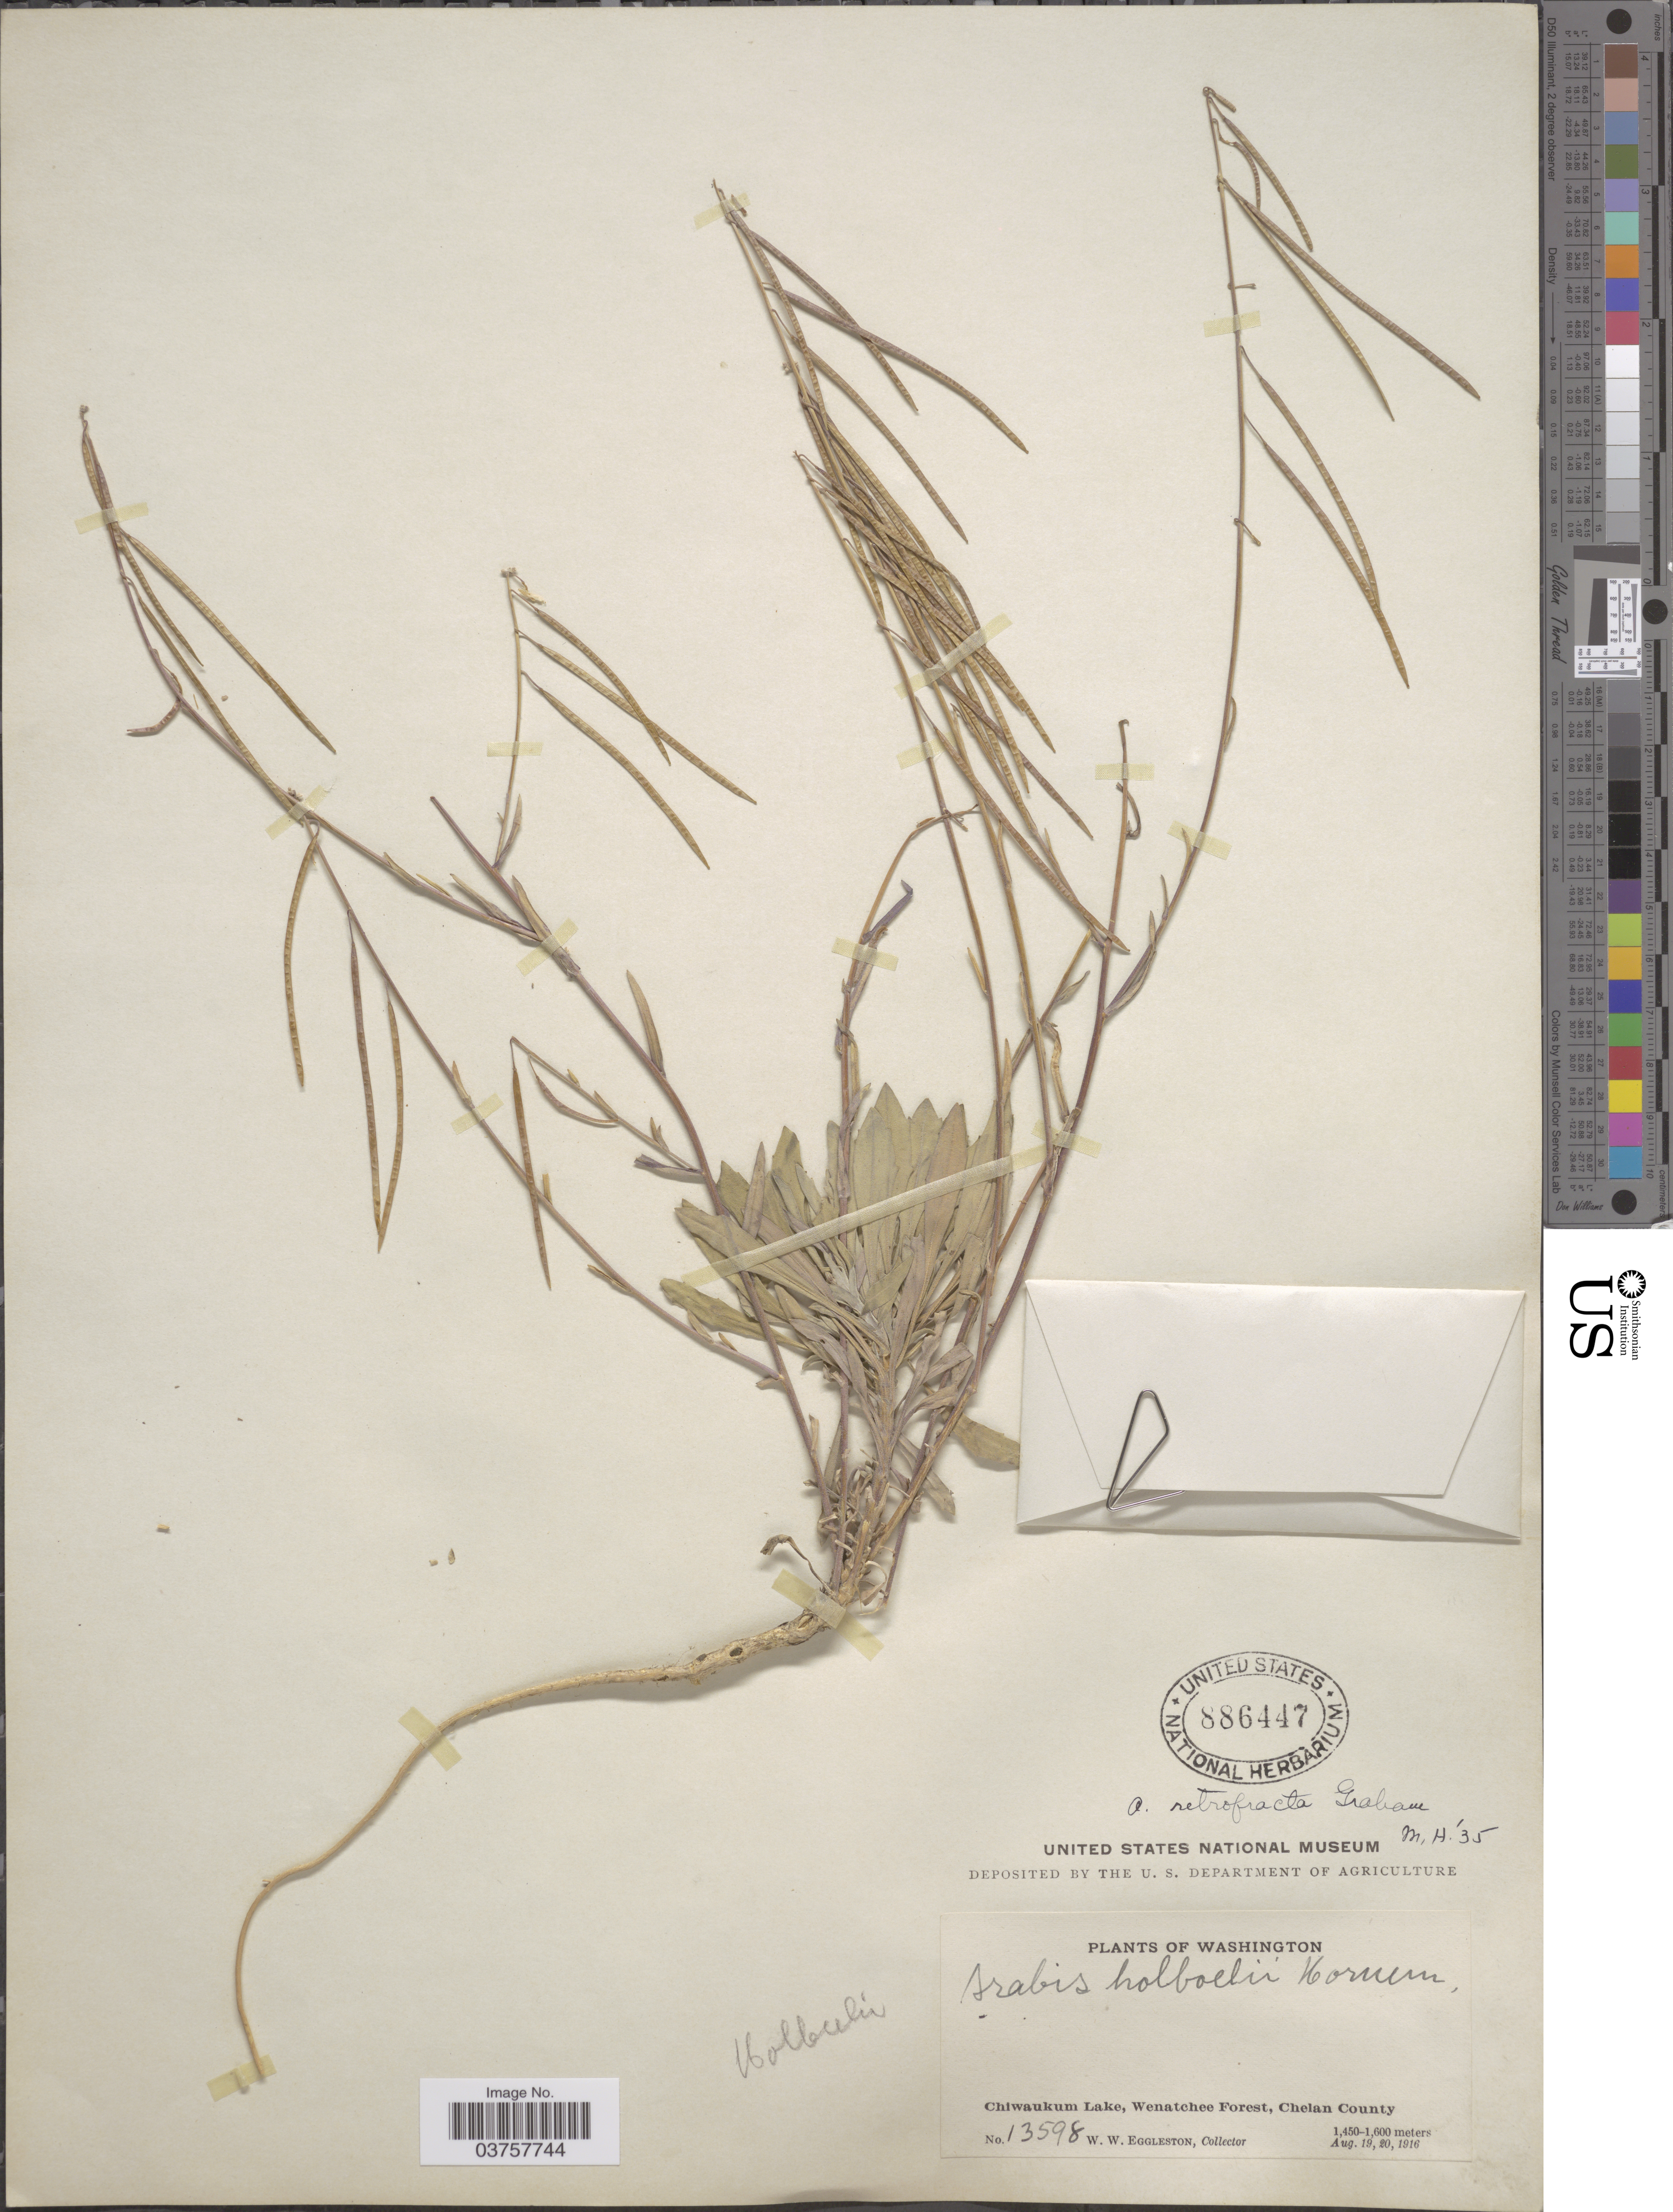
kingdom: Plantae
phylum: Tracheophyta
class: Magnoliopsida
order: Brassicales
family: Brassicaceae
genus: Arabis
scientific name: Arabis holboellii var. retrofracta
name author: Rydb.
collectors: W. W. Eggleston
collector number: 13598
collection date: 1916-08-19/1916-08-20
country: United States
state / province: Washington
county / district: Chelan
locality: Chiwaukum Lake, Wenatchee Forest, Chelan County.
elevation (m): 1450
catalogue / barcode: US 886447